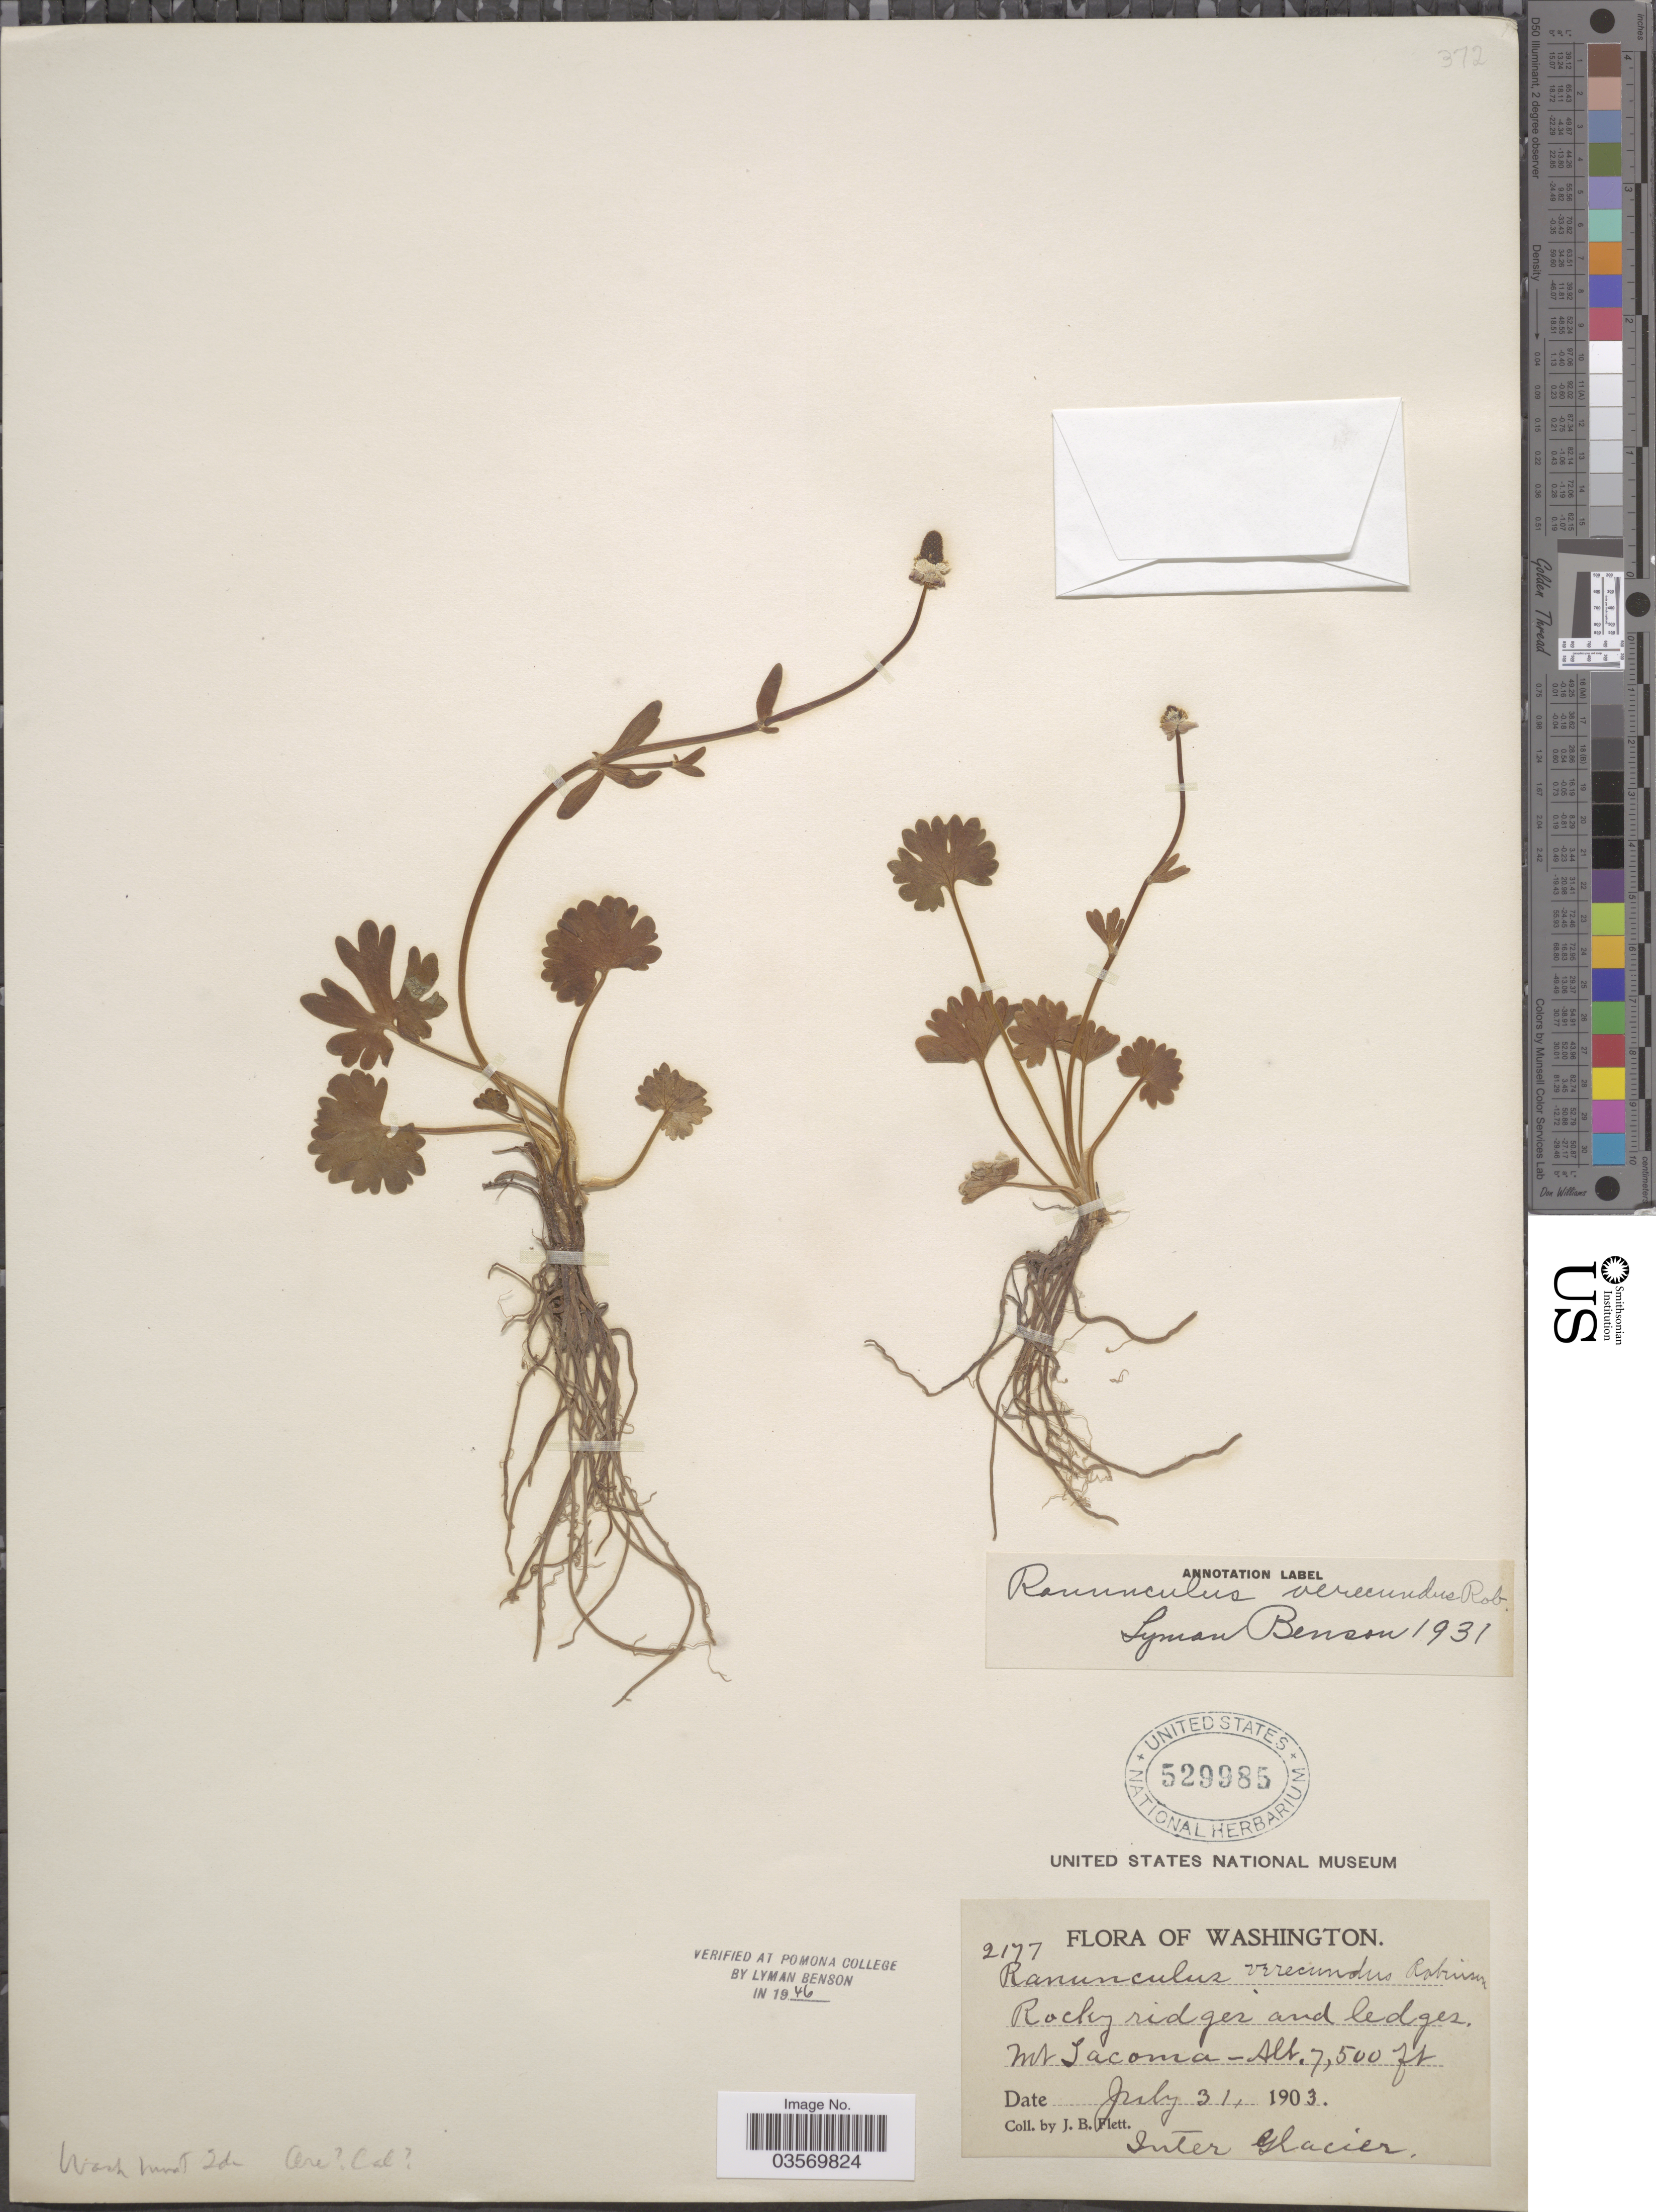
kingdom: Plantae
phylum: Tracheophyta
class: Magnoliopsida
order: Ranunculales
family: Ranunculaceae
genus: Ranunculus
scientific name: Ranunculus verecundus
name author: B.L. Rob.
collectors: J. Flett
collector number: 2177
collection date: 1903-07-31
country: United States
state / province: Washington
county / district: Pierce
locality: Mt Tacoma. Inter Glacier.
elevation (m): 2286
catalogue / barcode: US 529985